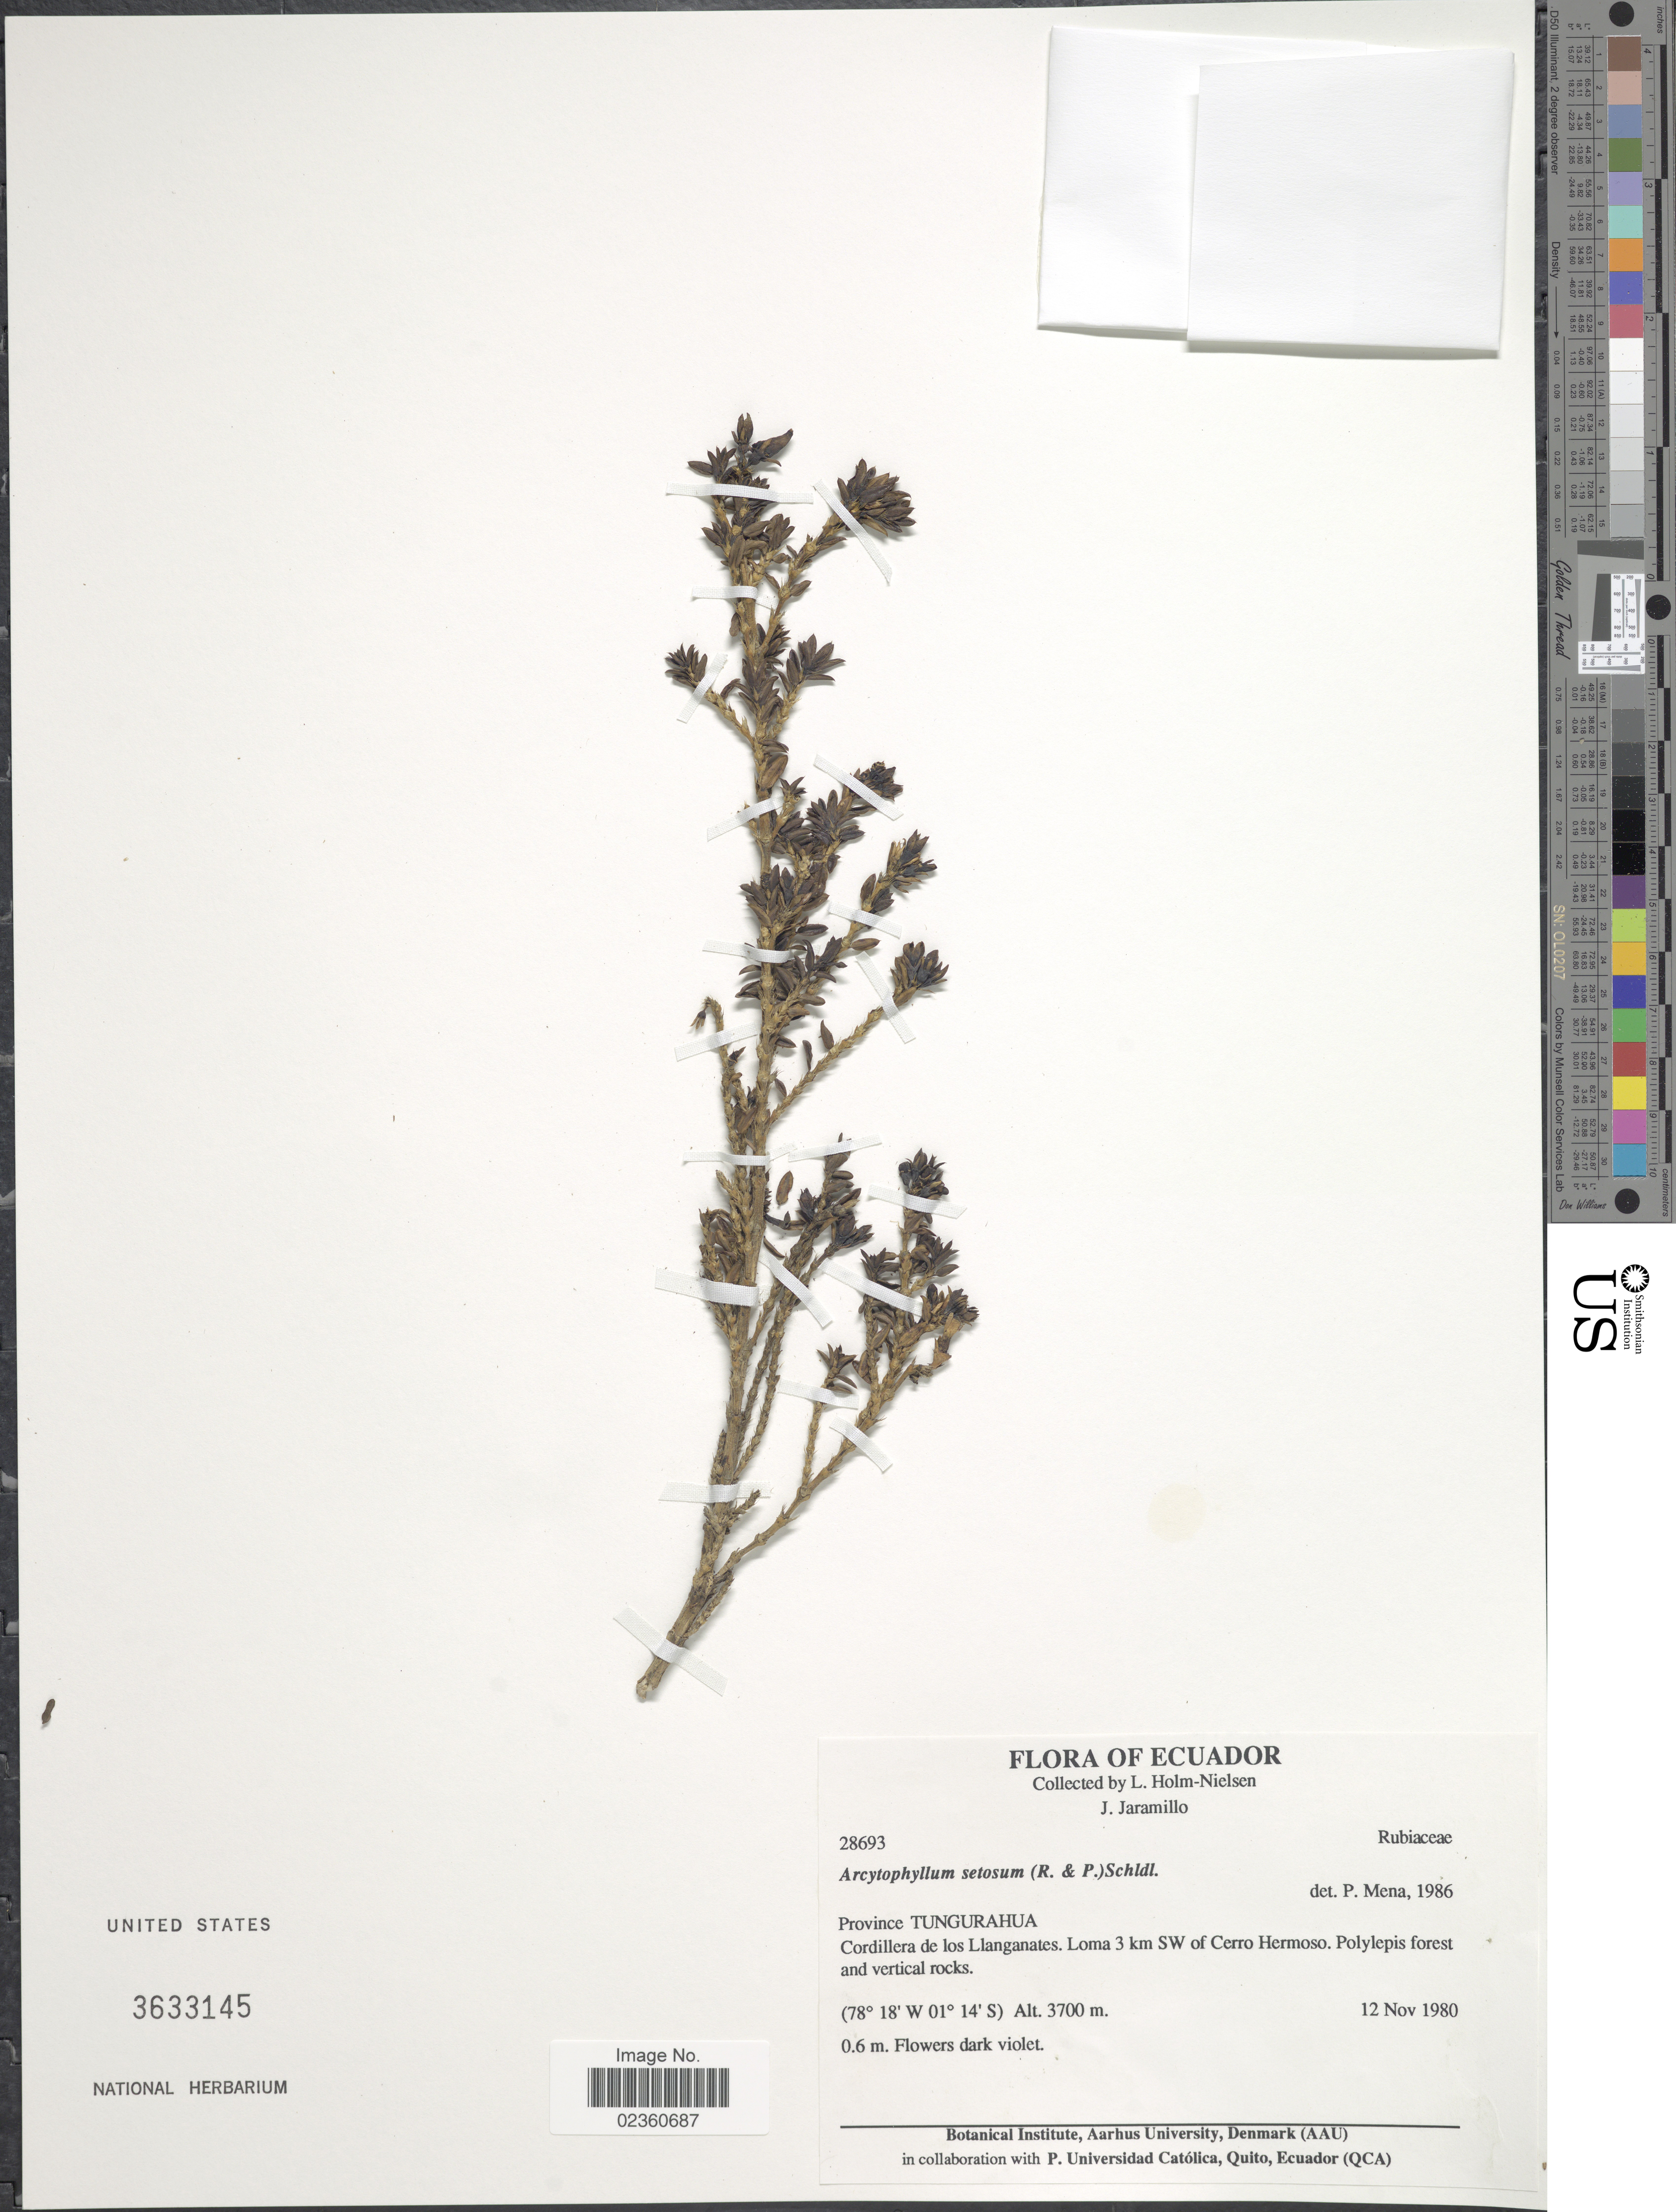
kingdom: Plantae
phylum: Tracheophyta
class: Magnoliopsida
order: Gentianales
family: Rubiaceae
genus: Arcytophyllum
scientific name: Arcytophyllum setosum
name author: (Ruiz & Pav.) Schltdl.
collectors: L. Holm-Nielsen & J. Jaramillo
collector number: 28693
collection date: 1980-11-12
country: Ecuador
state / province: Tungurahua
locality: Cordillera de los Llanganates. Loma 3 km SW of Cerro Hermoso. Polylepis forest and vertical rocks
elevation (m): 3700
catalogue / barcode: US 3633145